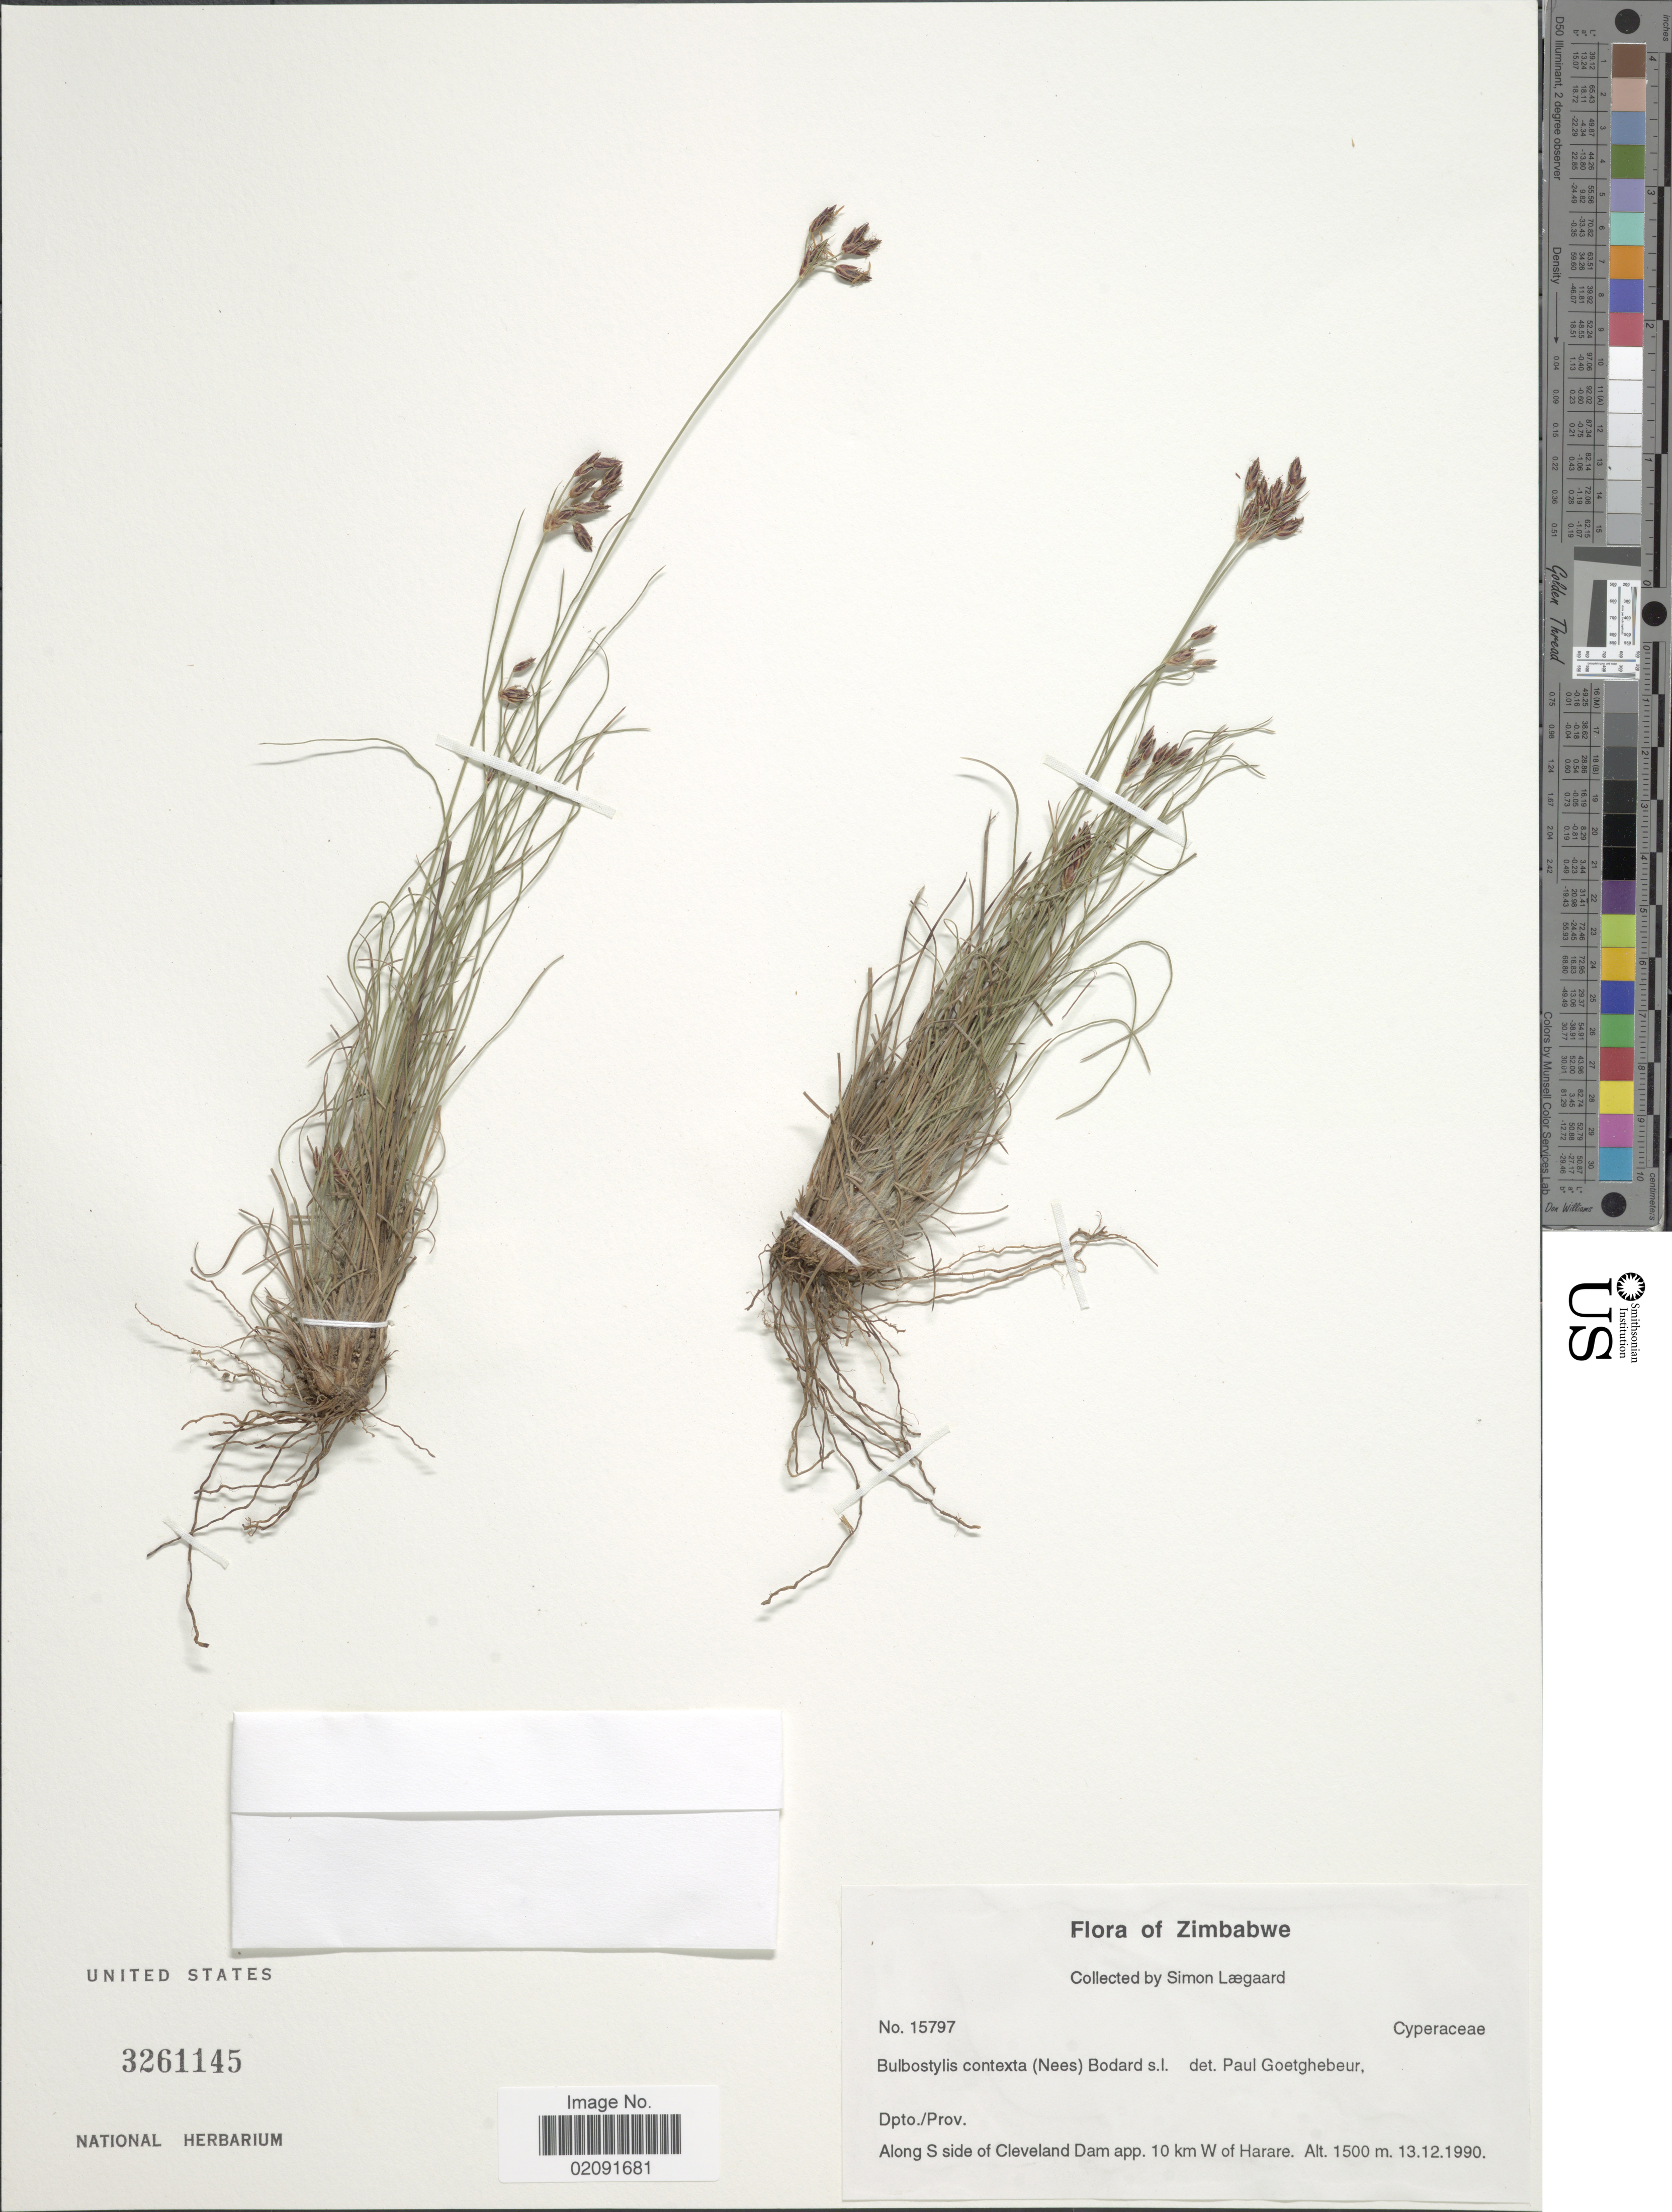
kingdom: Plantae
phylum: Tracheophyta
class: Liliopsida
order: Poales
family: Cyperaceae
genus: Bulbostylis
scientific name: Bulbostylis contexta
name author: (Nees) Bodard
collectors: S. Lægaard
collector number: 15797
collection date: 1990-12-13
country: Zimbabwe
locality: Along S side of Cleveland Dam app. 10 km W of Harare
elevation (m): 1500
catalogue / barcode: US 3261145